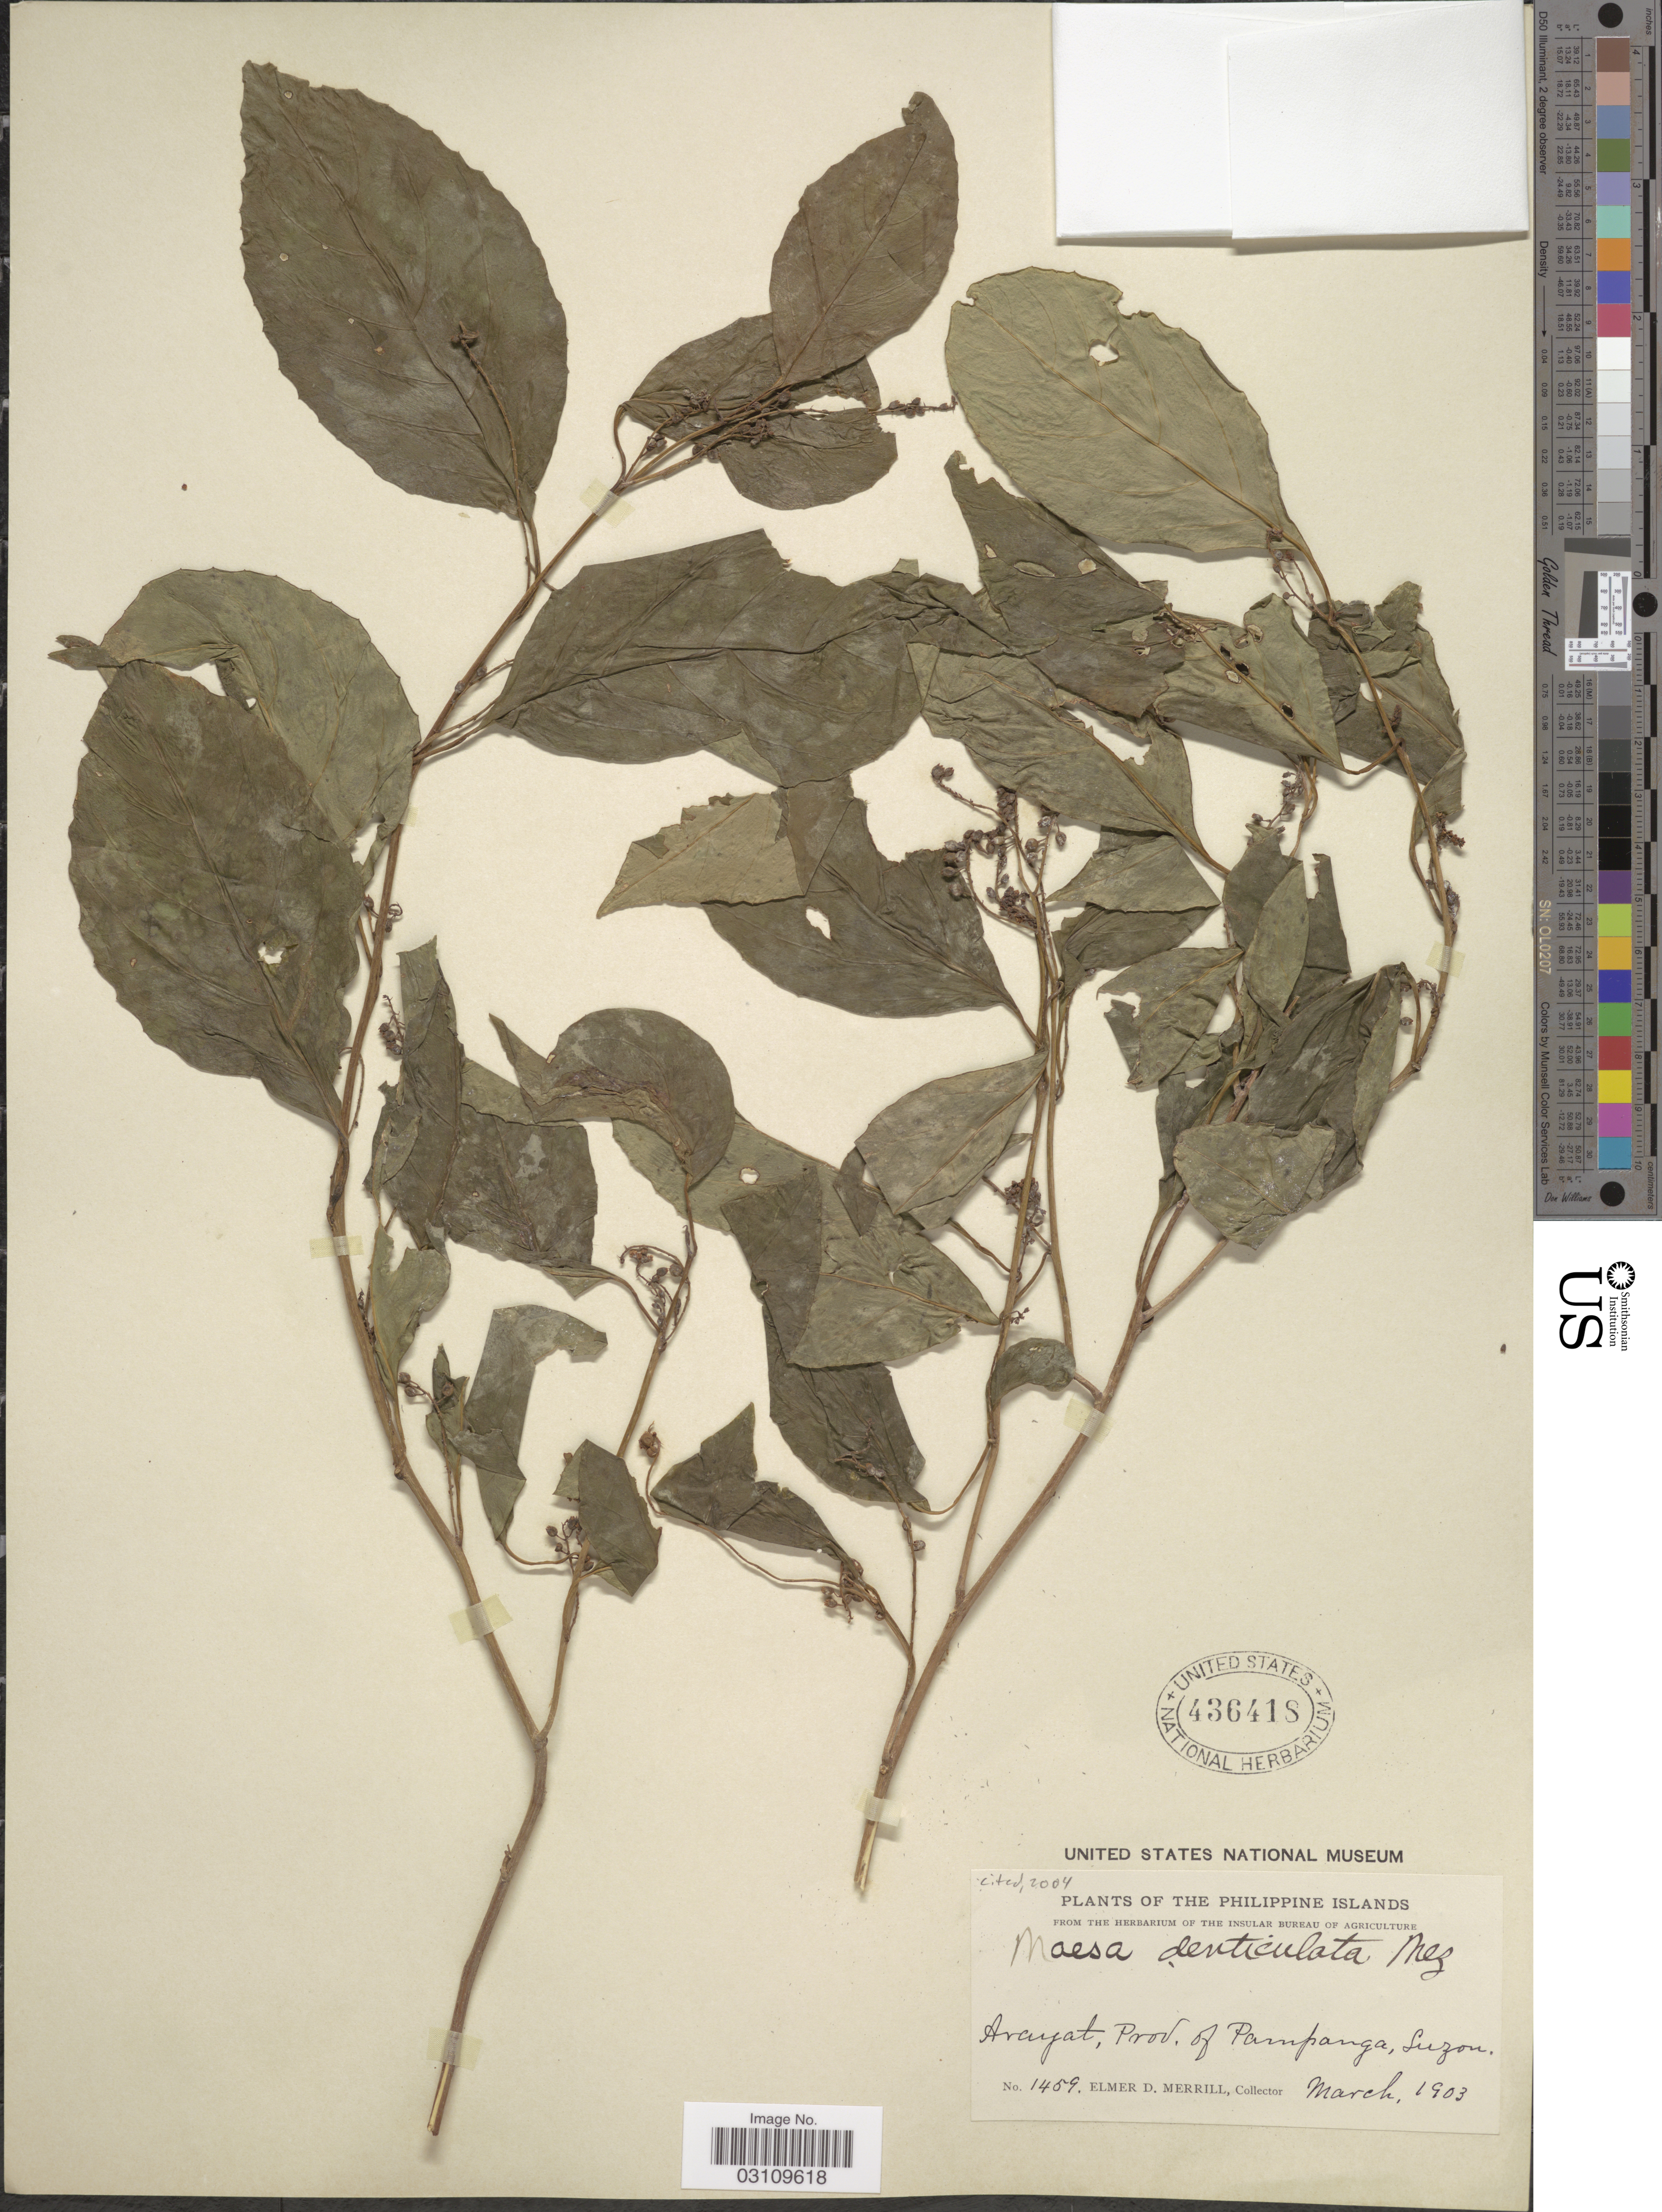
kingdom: Plantae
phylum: Tracheophyta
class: Magnoliopsida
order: Ericales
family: Primulaceae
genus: Maesa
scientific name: Maesa denticulata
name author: Mez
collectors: E. D. Merrill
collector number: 1459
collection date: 1903-03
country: Philippines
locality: Arayat, Prov. of Pampanga, Luzon.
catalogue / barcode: US 436418